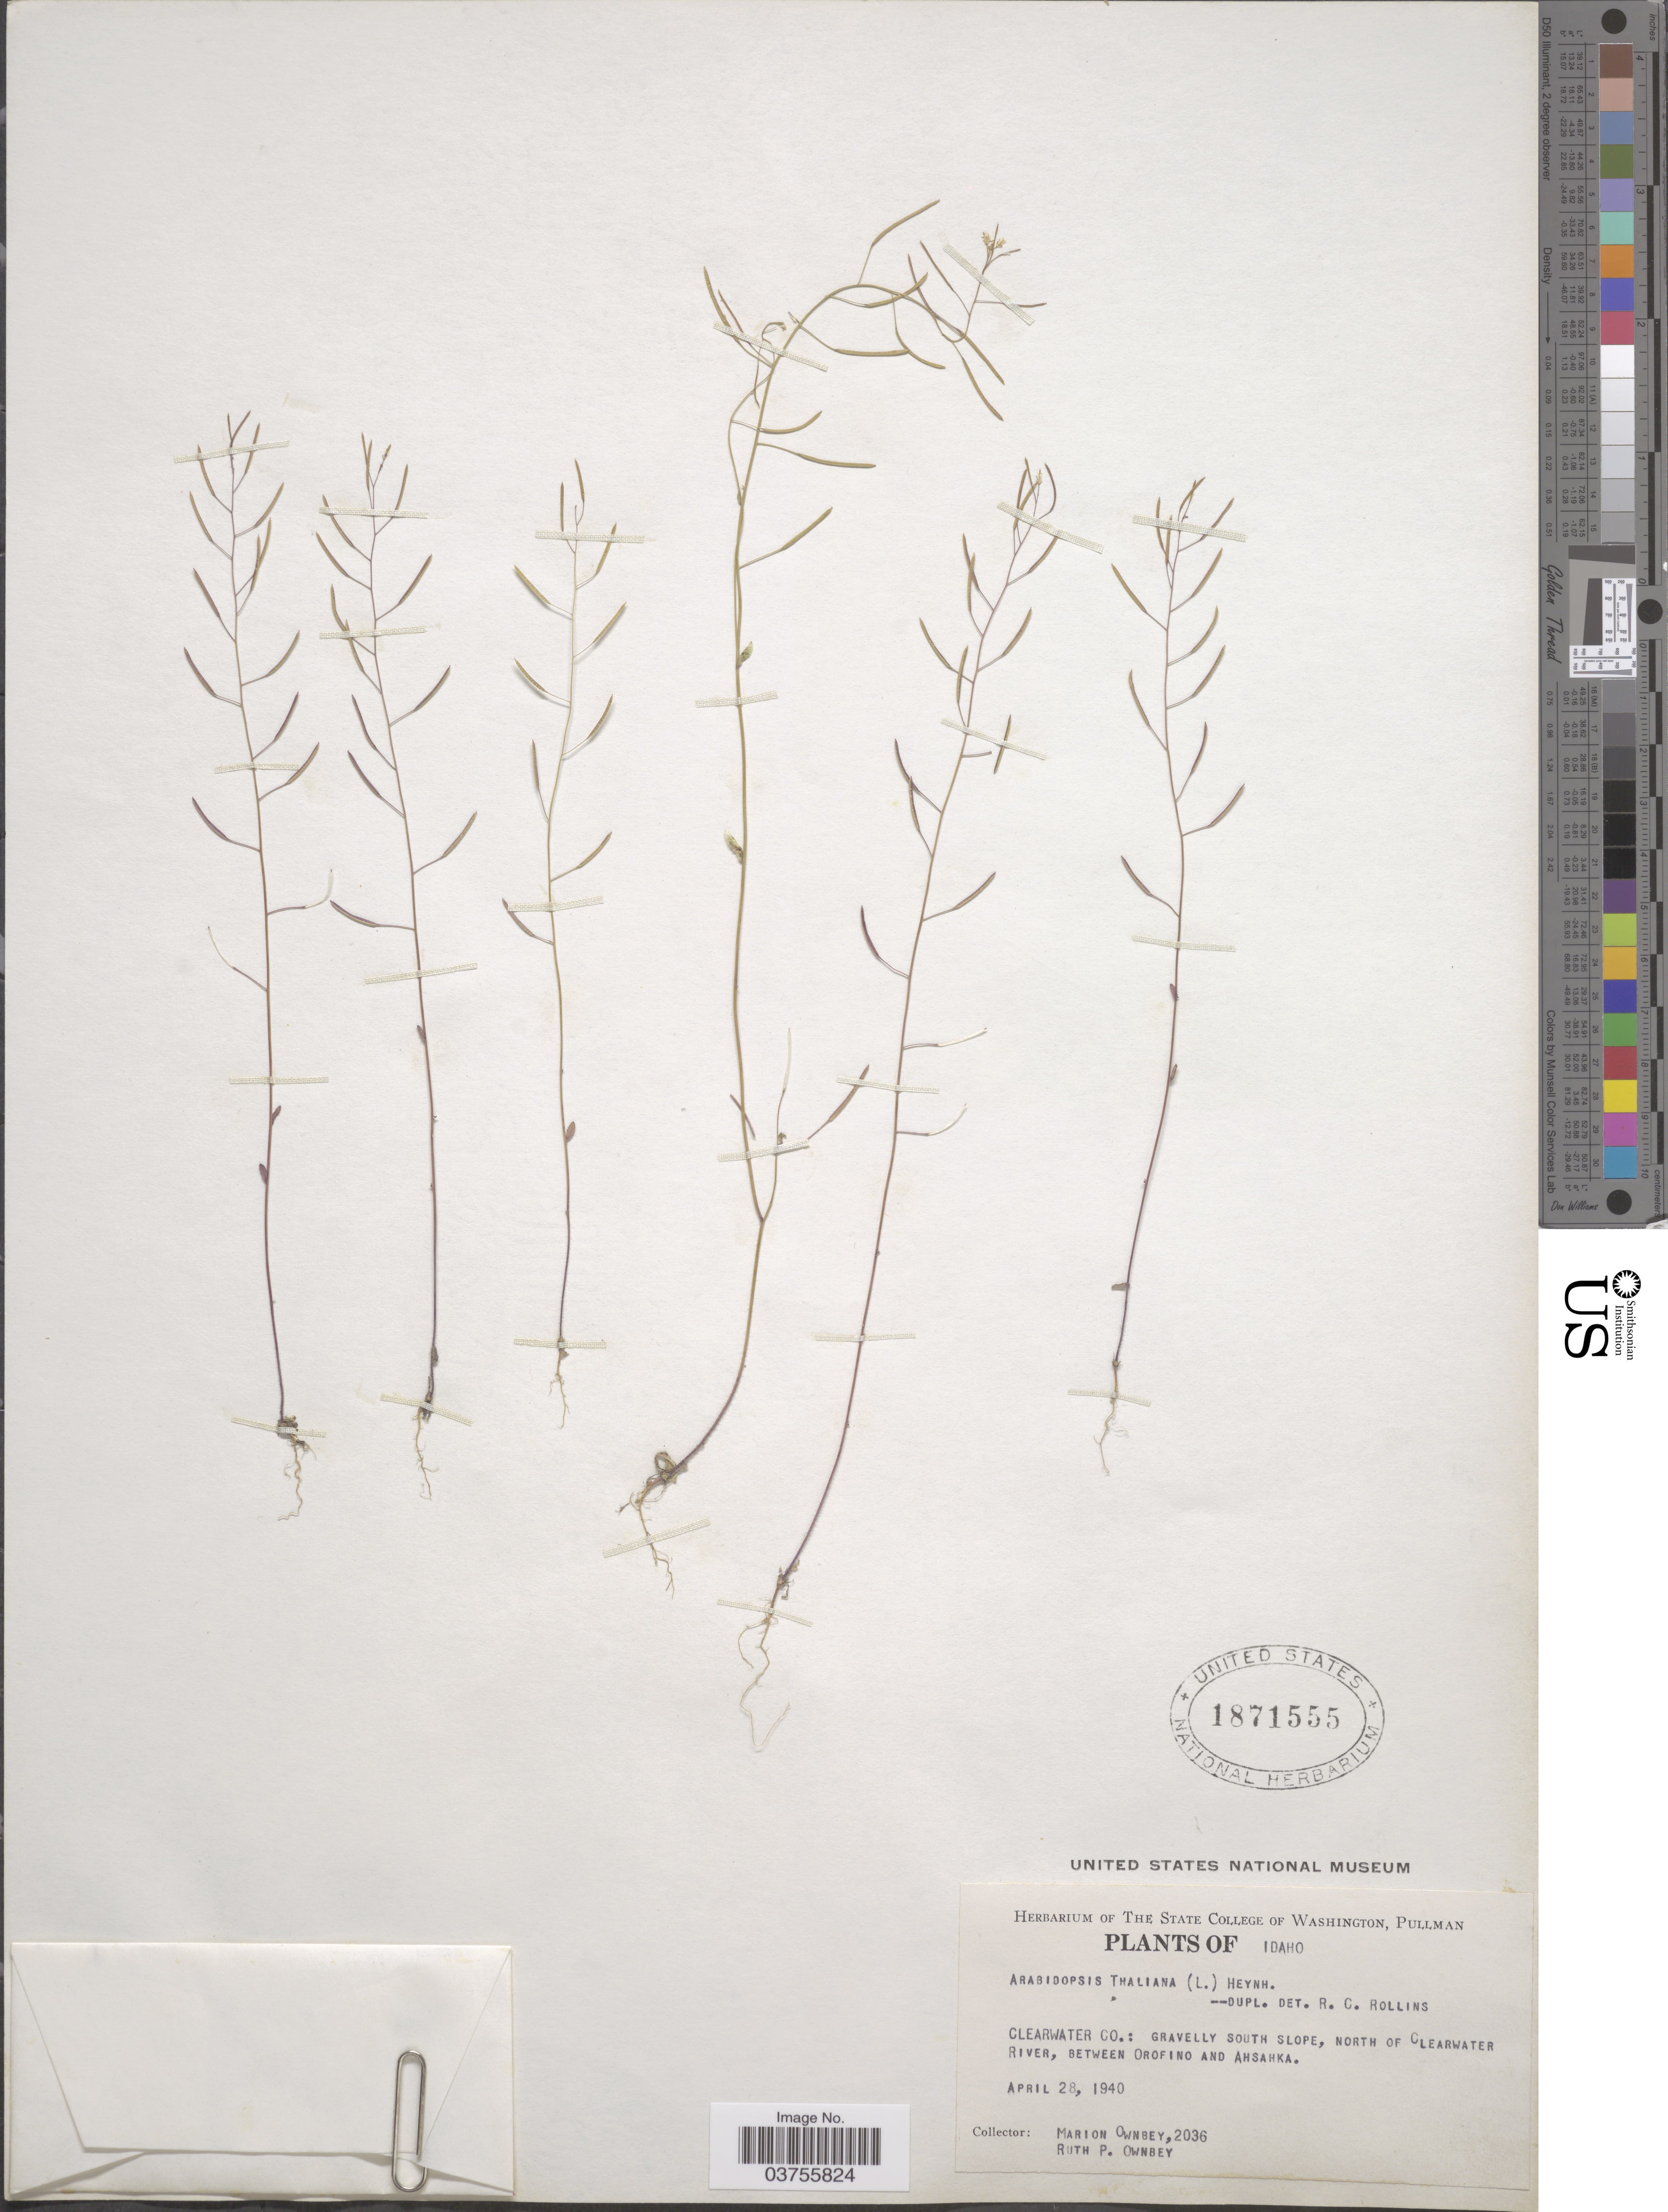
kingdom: Plantae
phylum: Tracheophyta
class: Magnoliopsida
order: Brassicales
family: Brassicaceae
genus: Arabidopsis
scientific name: Arabidopsis thaliana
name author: (L.) Heynh.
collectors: M. Ownbey & R. Ownbey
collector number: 2036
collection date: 1940-04-28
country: United States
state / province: Idaho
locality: Clearwater Co.: gravelly south slope, north of Clearwater River, between Orofino and Ahsahka.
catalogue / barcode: US 1871555